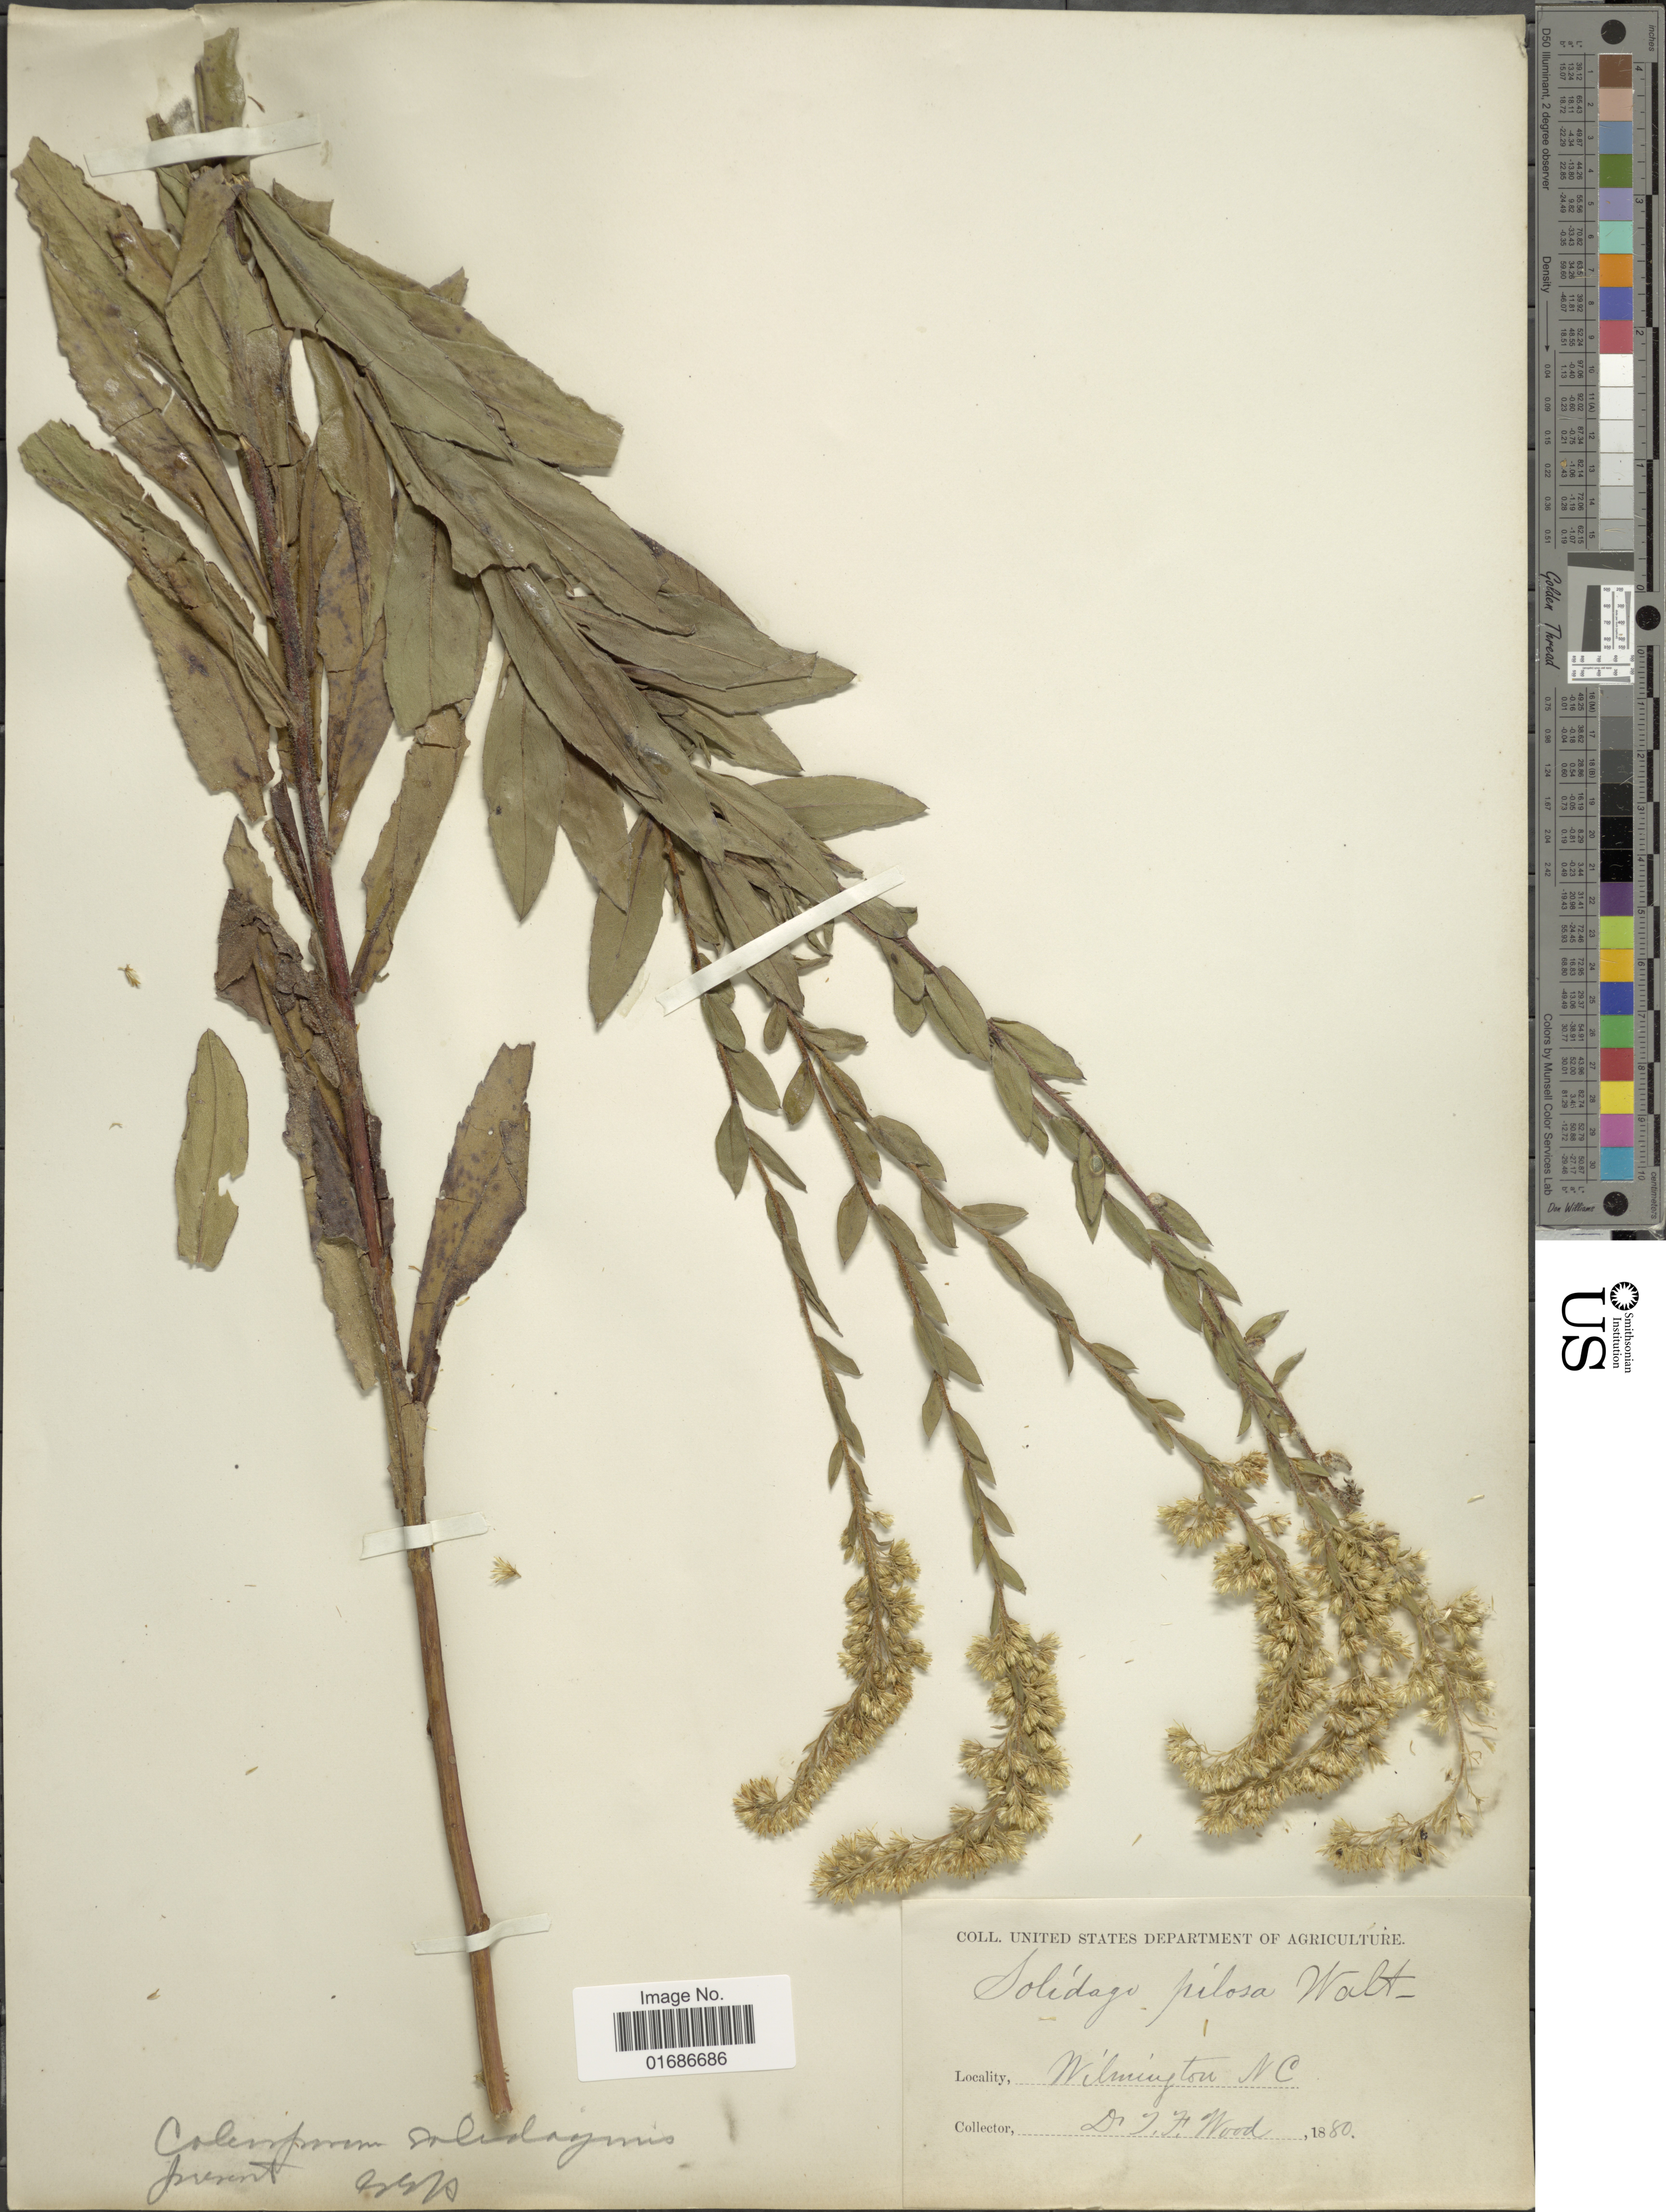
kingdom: Plantae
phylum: Tracheophyta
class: Magnoliopsida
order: Asterales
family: Asteraceae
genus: Solidago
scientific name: Solidago fistulosa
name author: Mill.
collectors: T. F. Wood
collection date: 1880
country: United States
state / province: North Carolina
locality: Wilmington